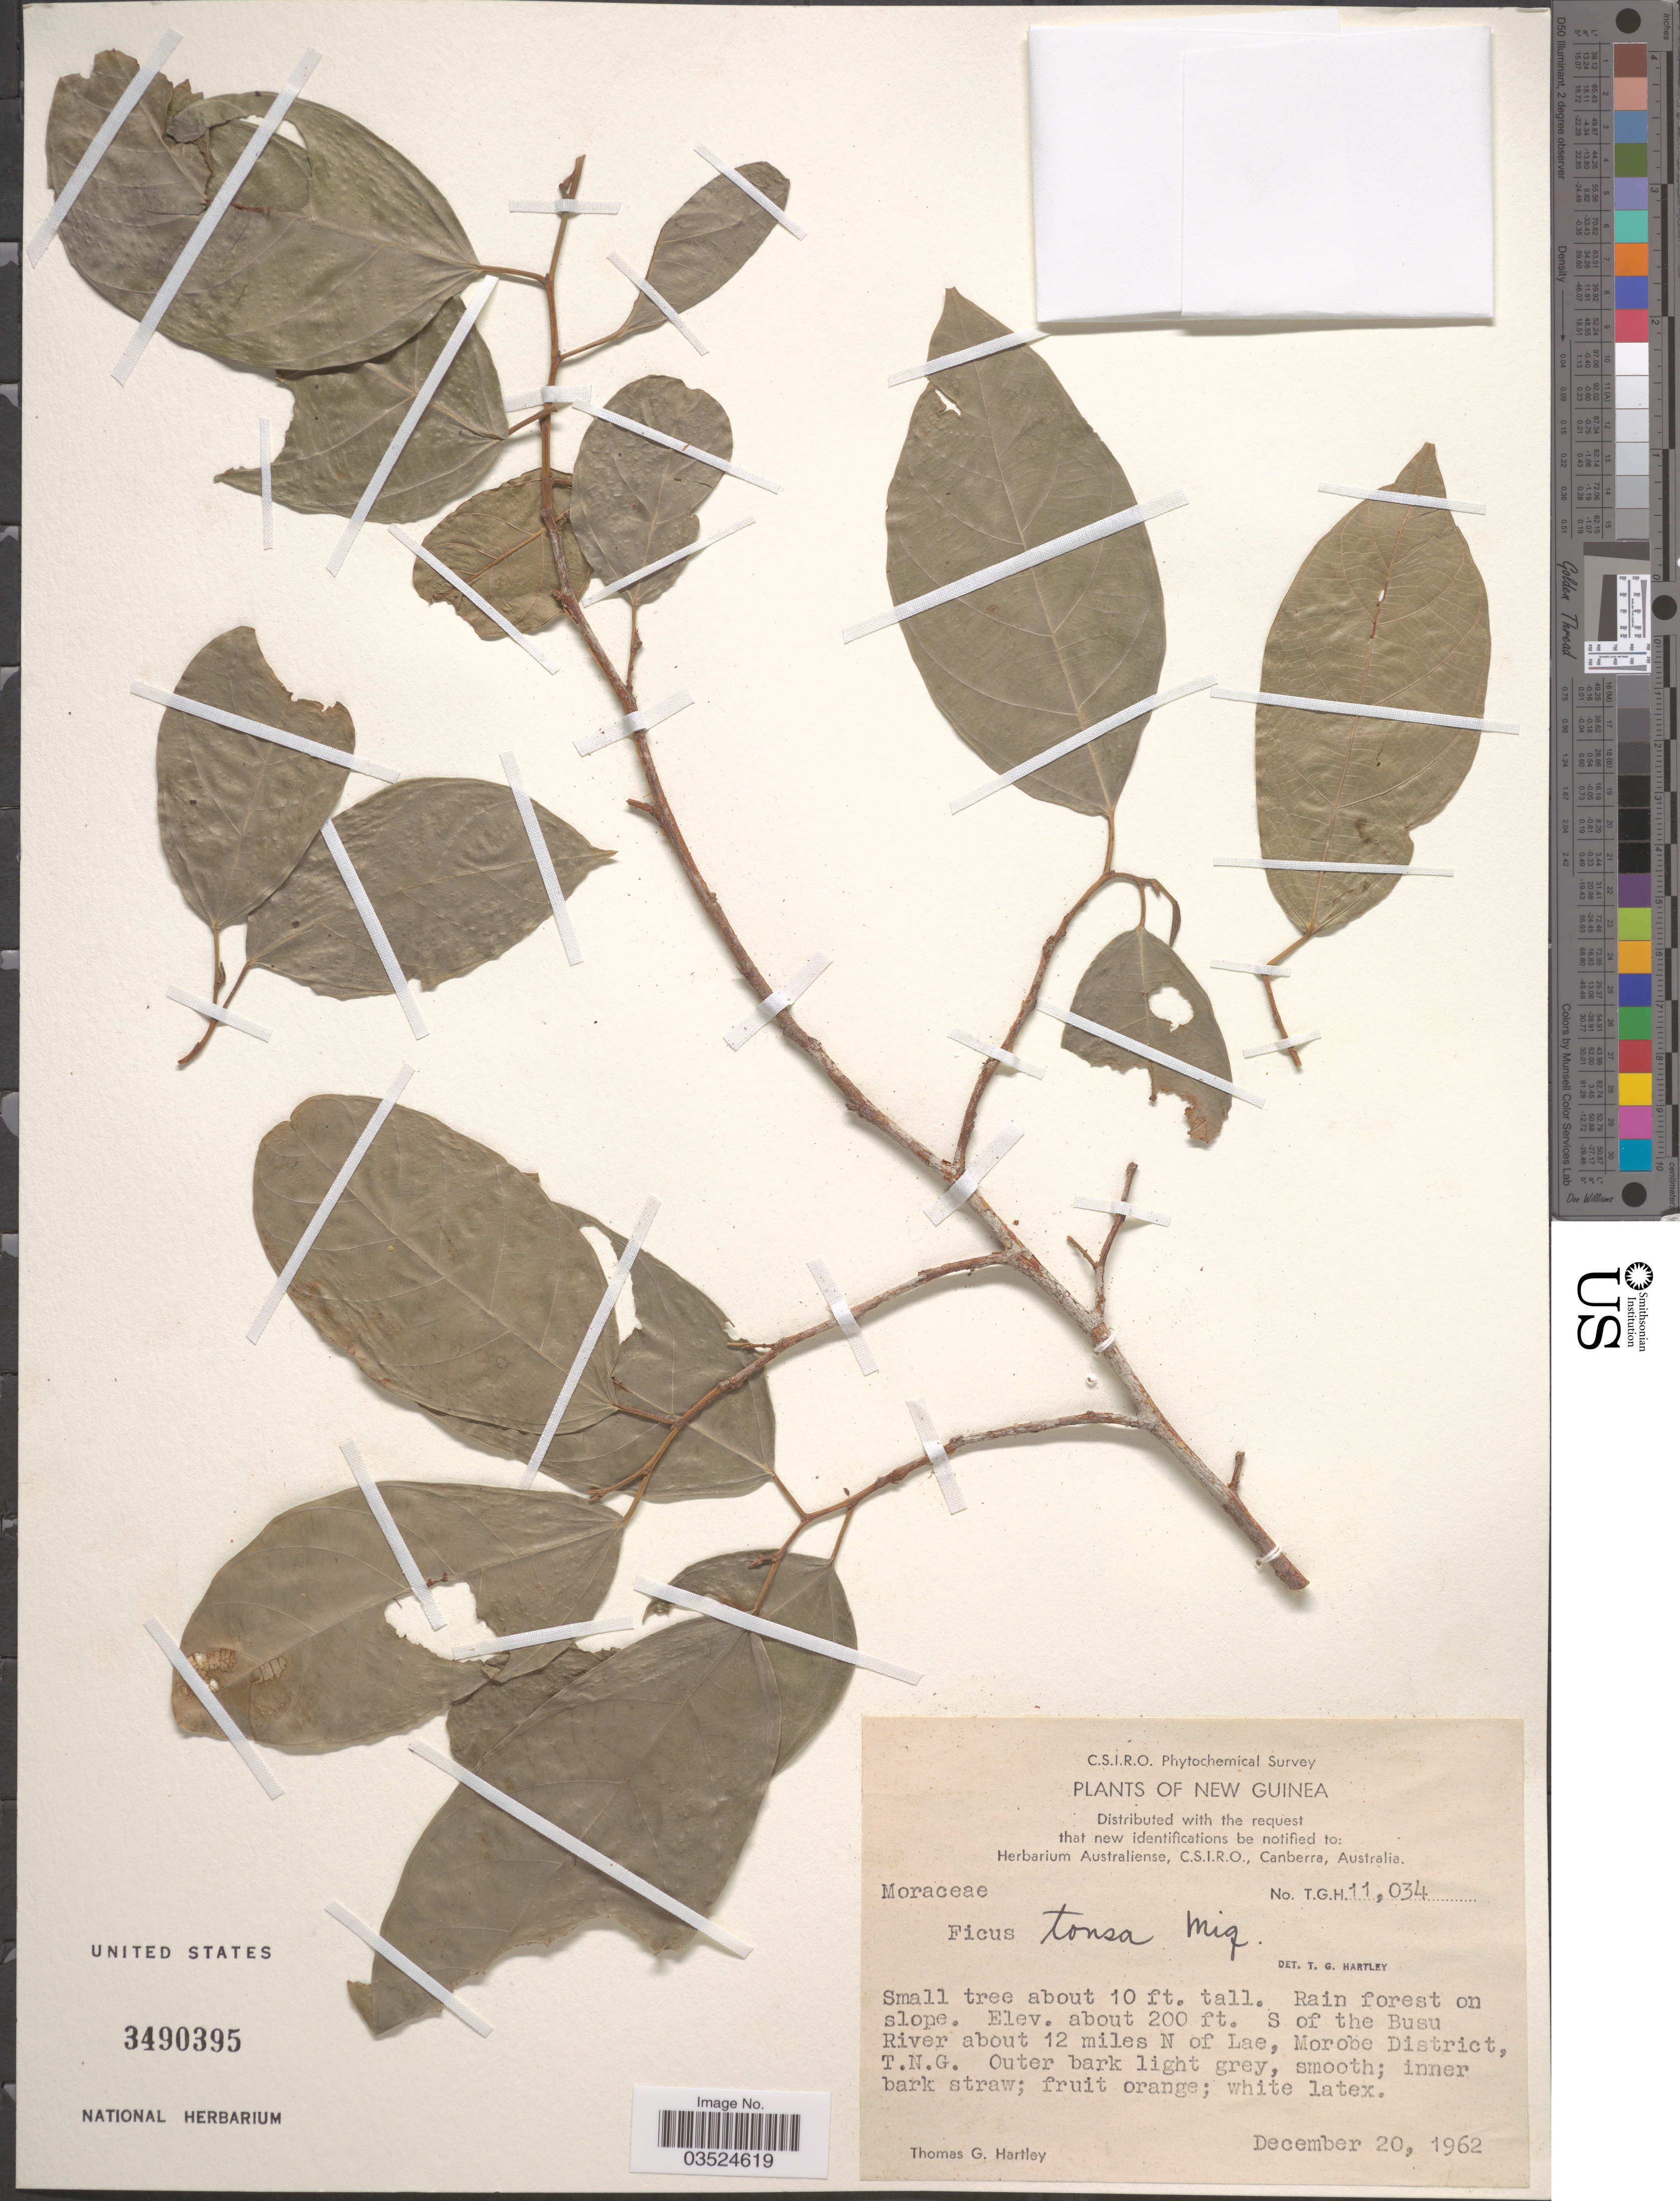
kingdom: Plantae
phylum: Tracheophyta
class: Magnoliopsida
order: Rosales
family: Moraceae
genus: Ficus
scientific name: Ficus tonsa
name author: Miq.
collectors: T. G. Hartley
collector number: TGH11034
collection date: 1962-12-20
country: Papua New Guinea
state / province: Morobe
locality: New Guinea. S of the Busu River about 12 miles N of Lae, Morobe District, T. N. G.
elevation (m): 61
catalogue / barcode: US 3490395